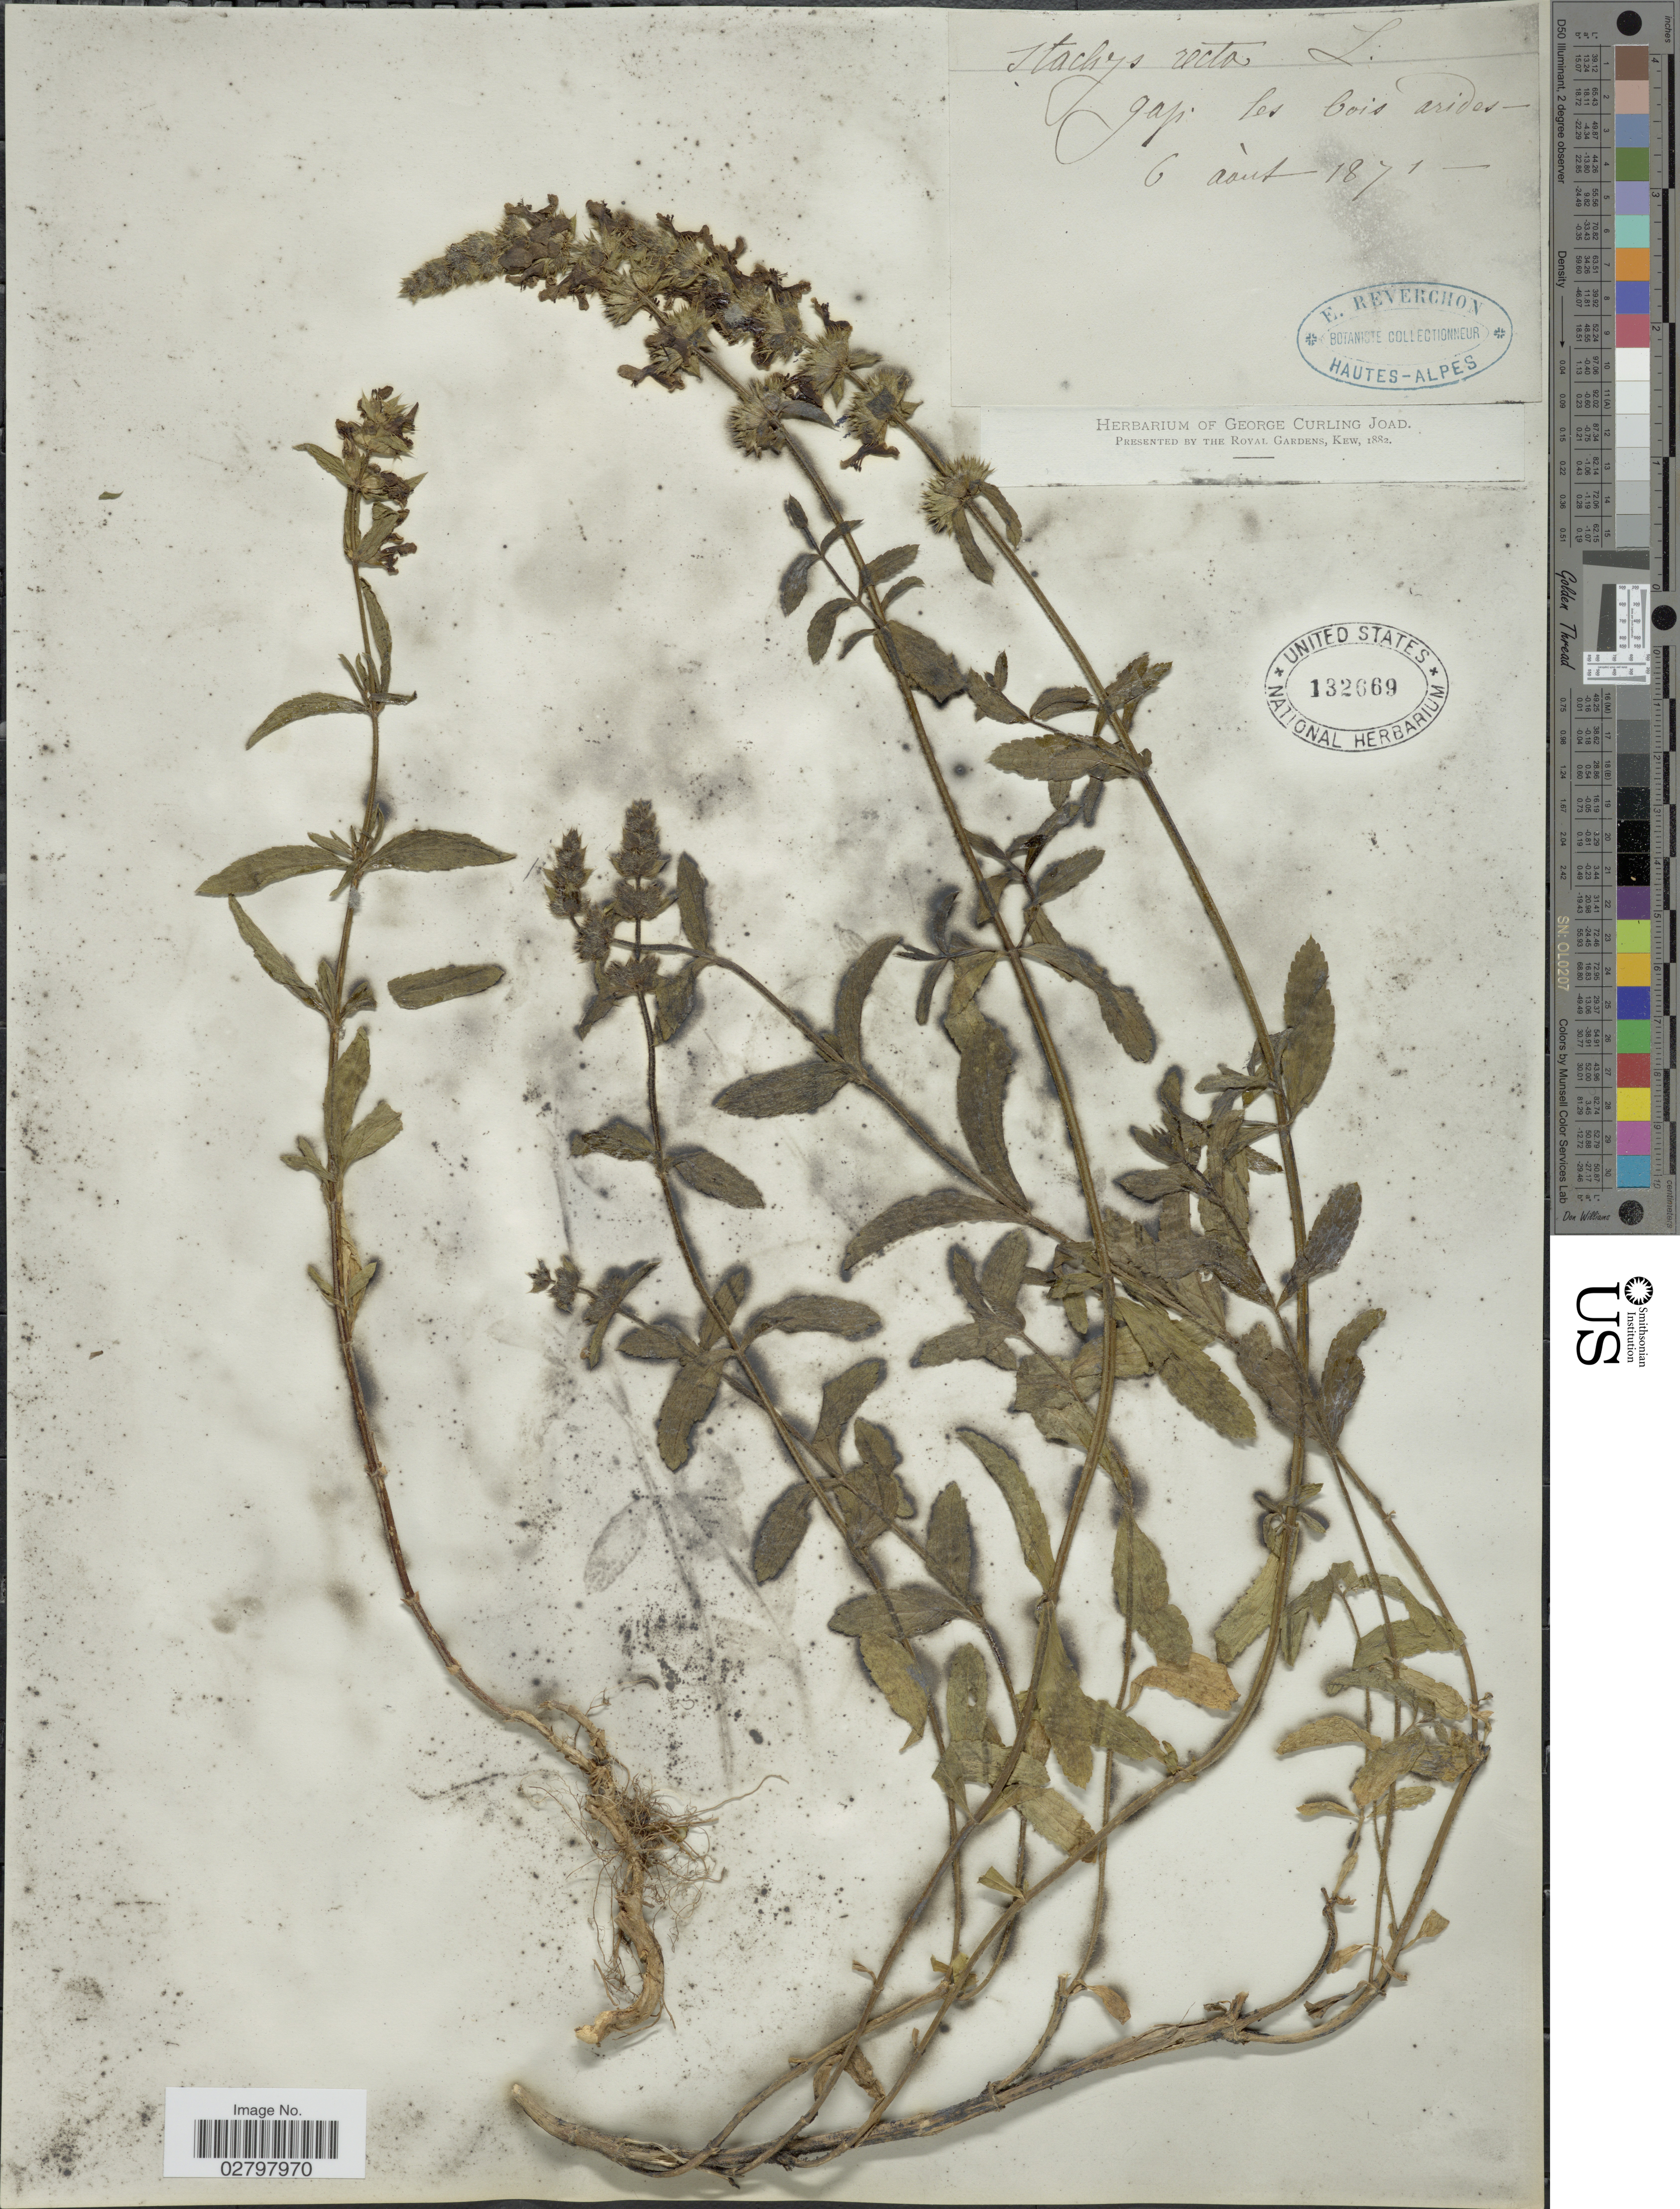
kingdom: Plantae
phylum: Tracheophyta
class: Magnoliopsida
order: Lamiales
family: Lamiaceae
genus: Stachys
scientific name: Stachys recta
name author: L.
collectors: E. Reverchon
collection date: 1871-08-06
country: France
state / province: Provence-Alpes-Côte d'Azur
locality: Gap, les bois arides [Gap, dry woods]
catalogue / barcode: US 132669